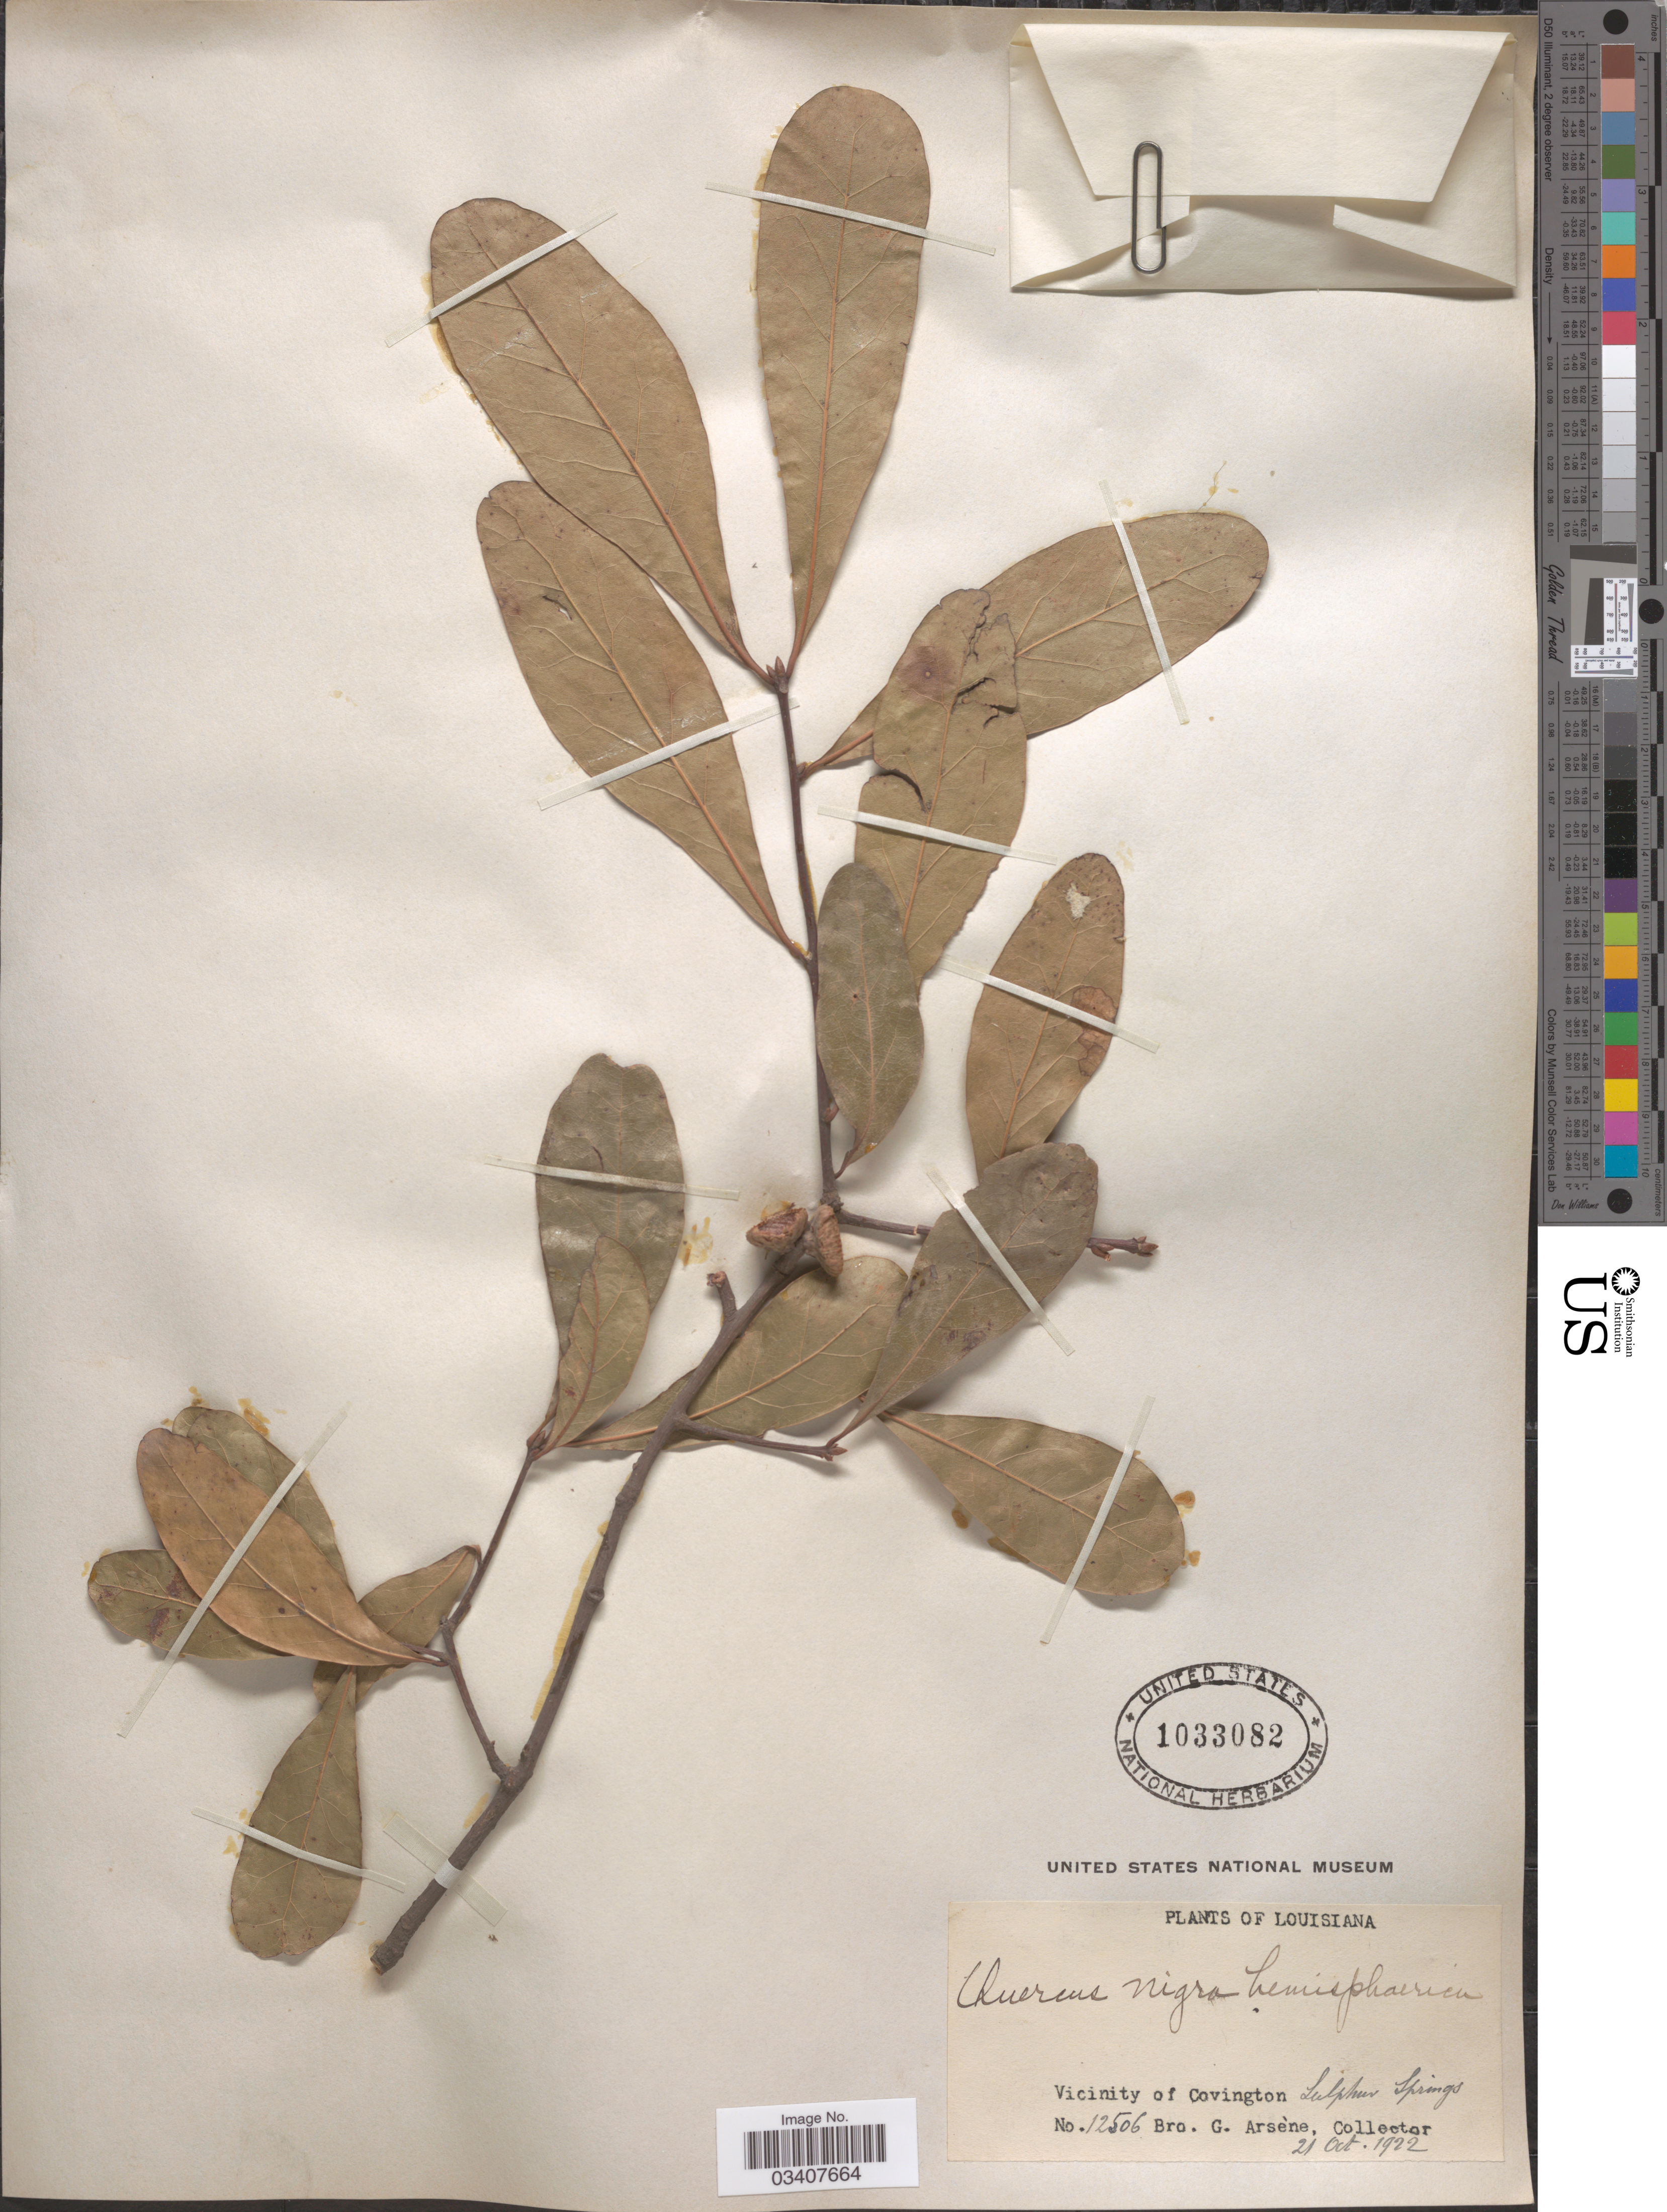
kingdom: Plantae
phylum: Tracheophyta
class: Magnoliopsida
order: Fagales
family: Fagaceae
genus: Quercus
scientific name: Quercus nigra f. hemisphaerica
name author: (W. Bartram ex Willd.) Trel.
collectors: Bro. G. Arsène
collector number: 12506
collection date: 1922-10-21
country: United States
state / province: Louisiana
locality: Vicinity of Covington. Sulphur Springs.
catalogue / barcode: US 1033082